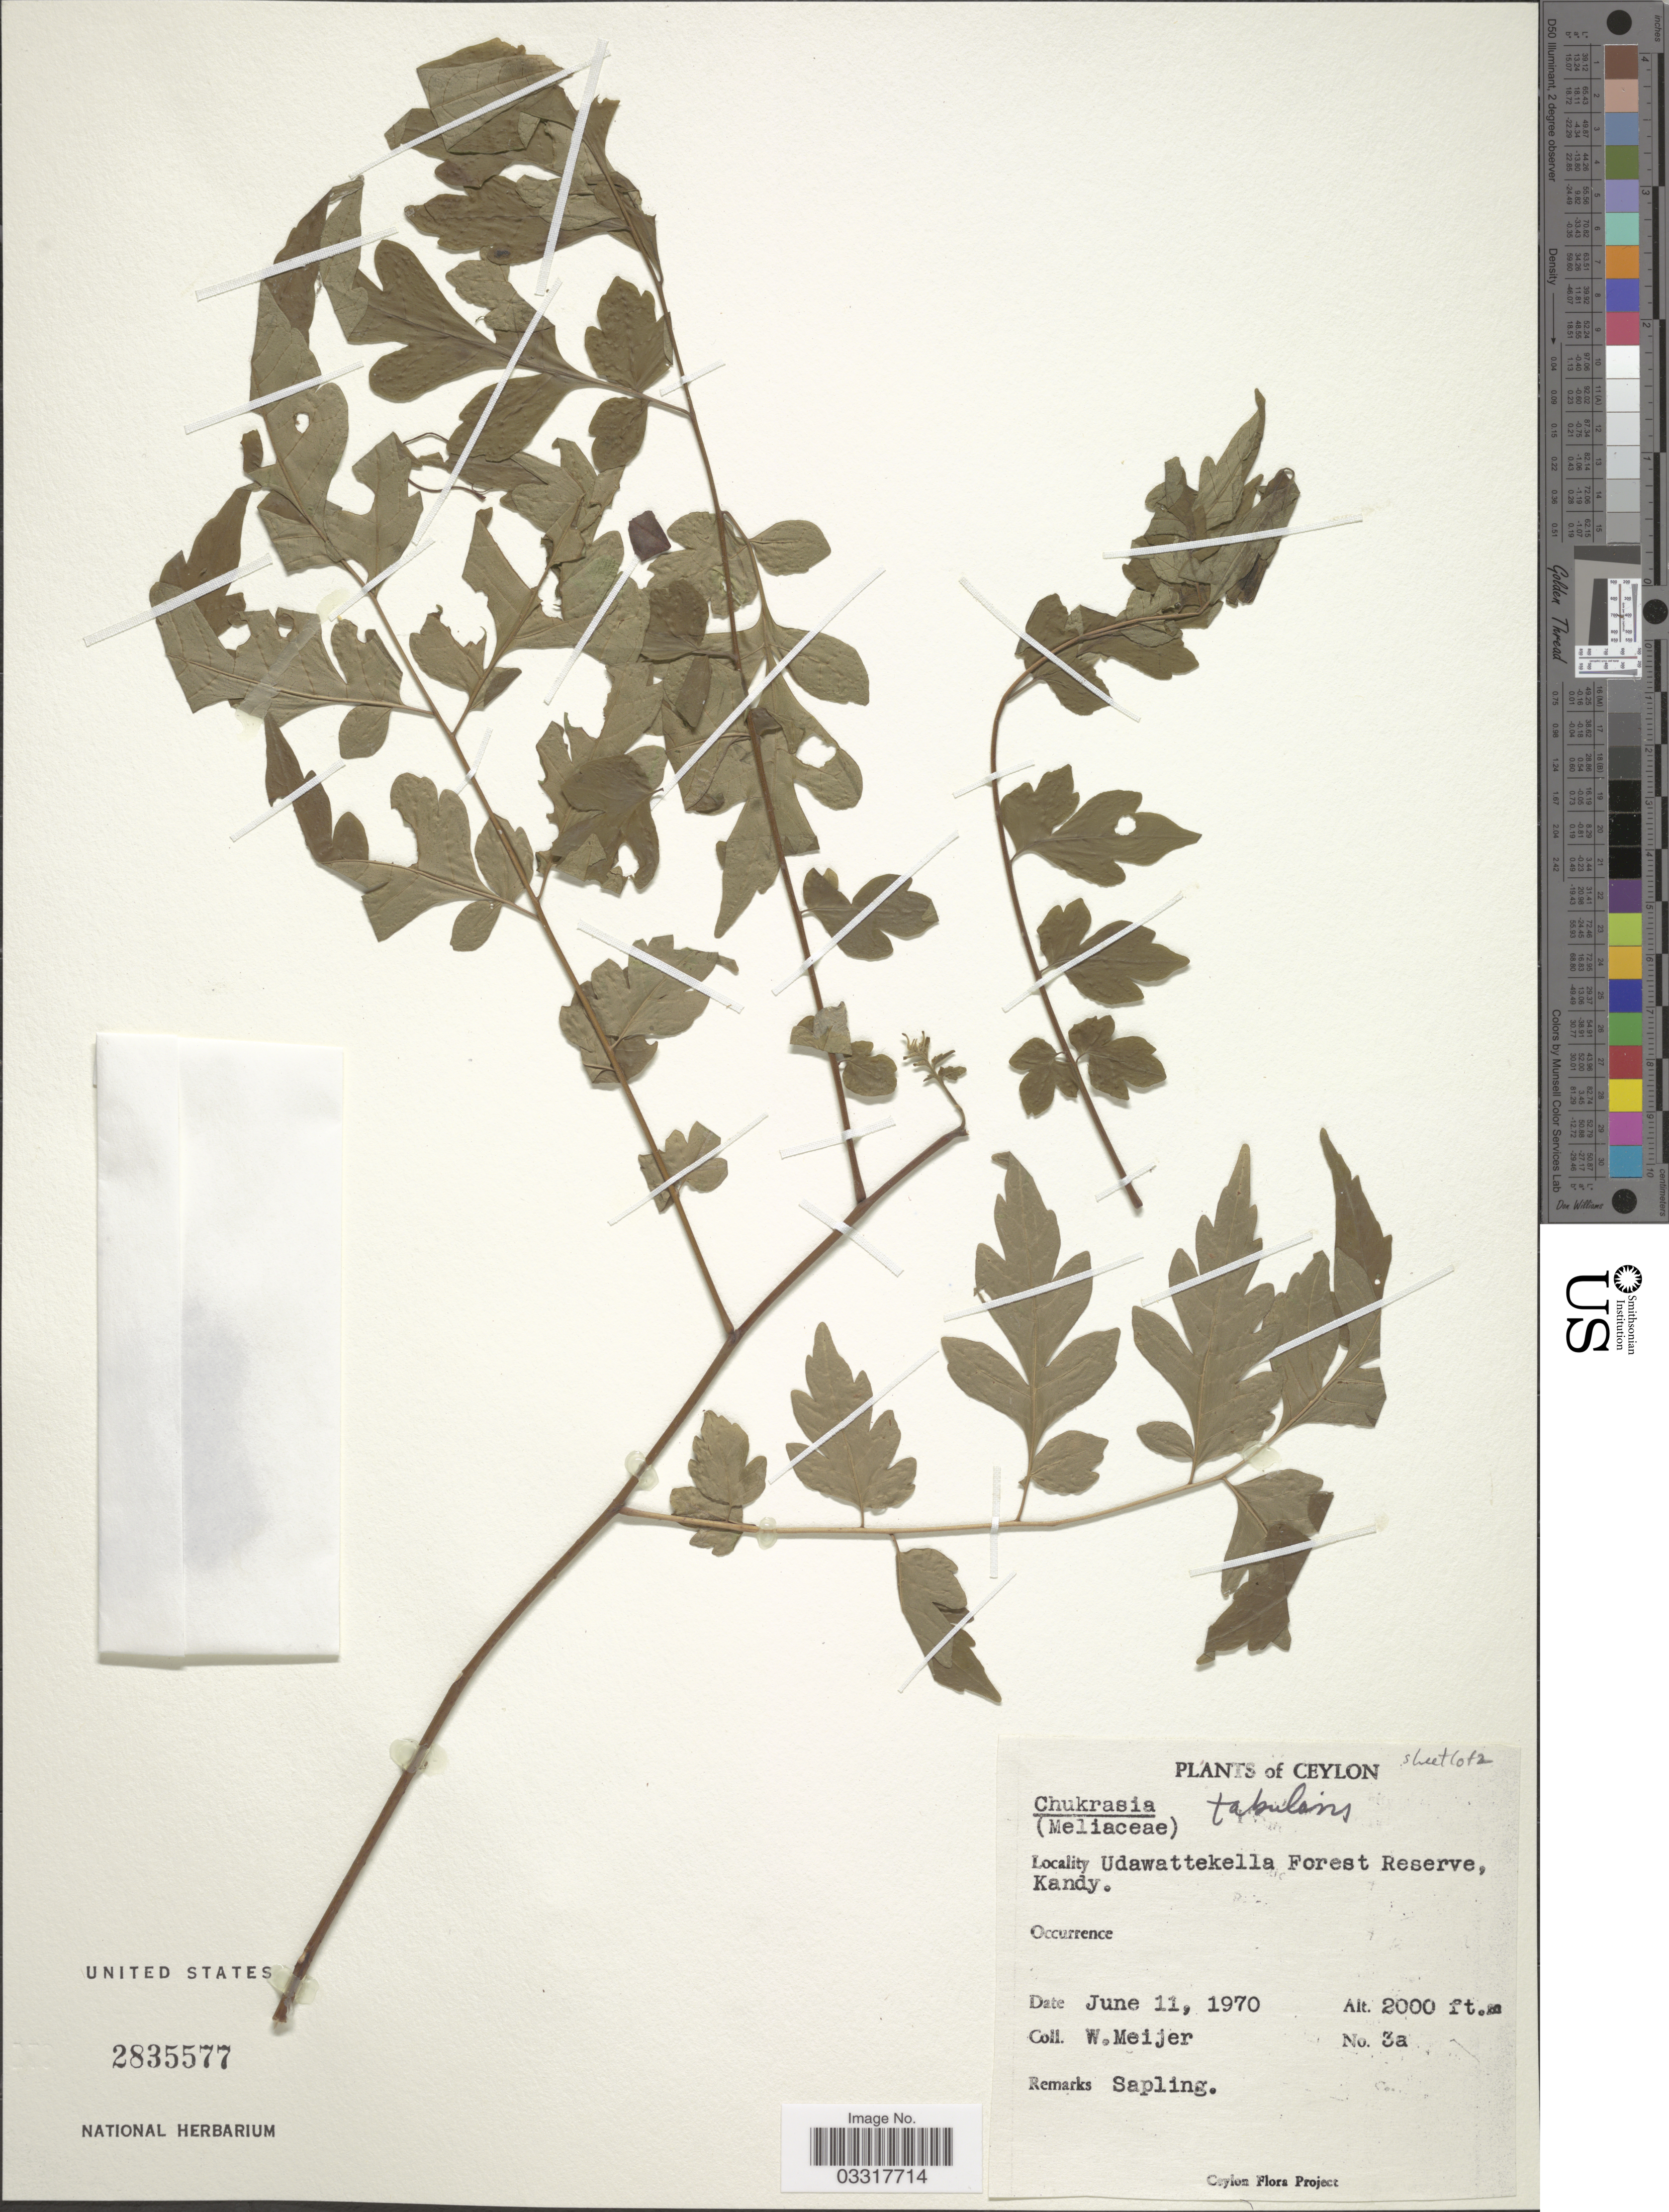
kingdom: Plantae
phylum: Tracheophyta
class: Magnoliopsida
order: Sapindales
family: Meliaceae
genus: Chukrasia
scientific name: Chukrasia tabularis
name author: A. Juss.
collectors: W. Meijer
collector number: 3a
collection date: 1970-06-11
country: Sri Lanka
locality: Ceylon, Udawattakella Forest Reserve, Kandy.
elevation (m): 610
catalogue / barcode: US 2835577